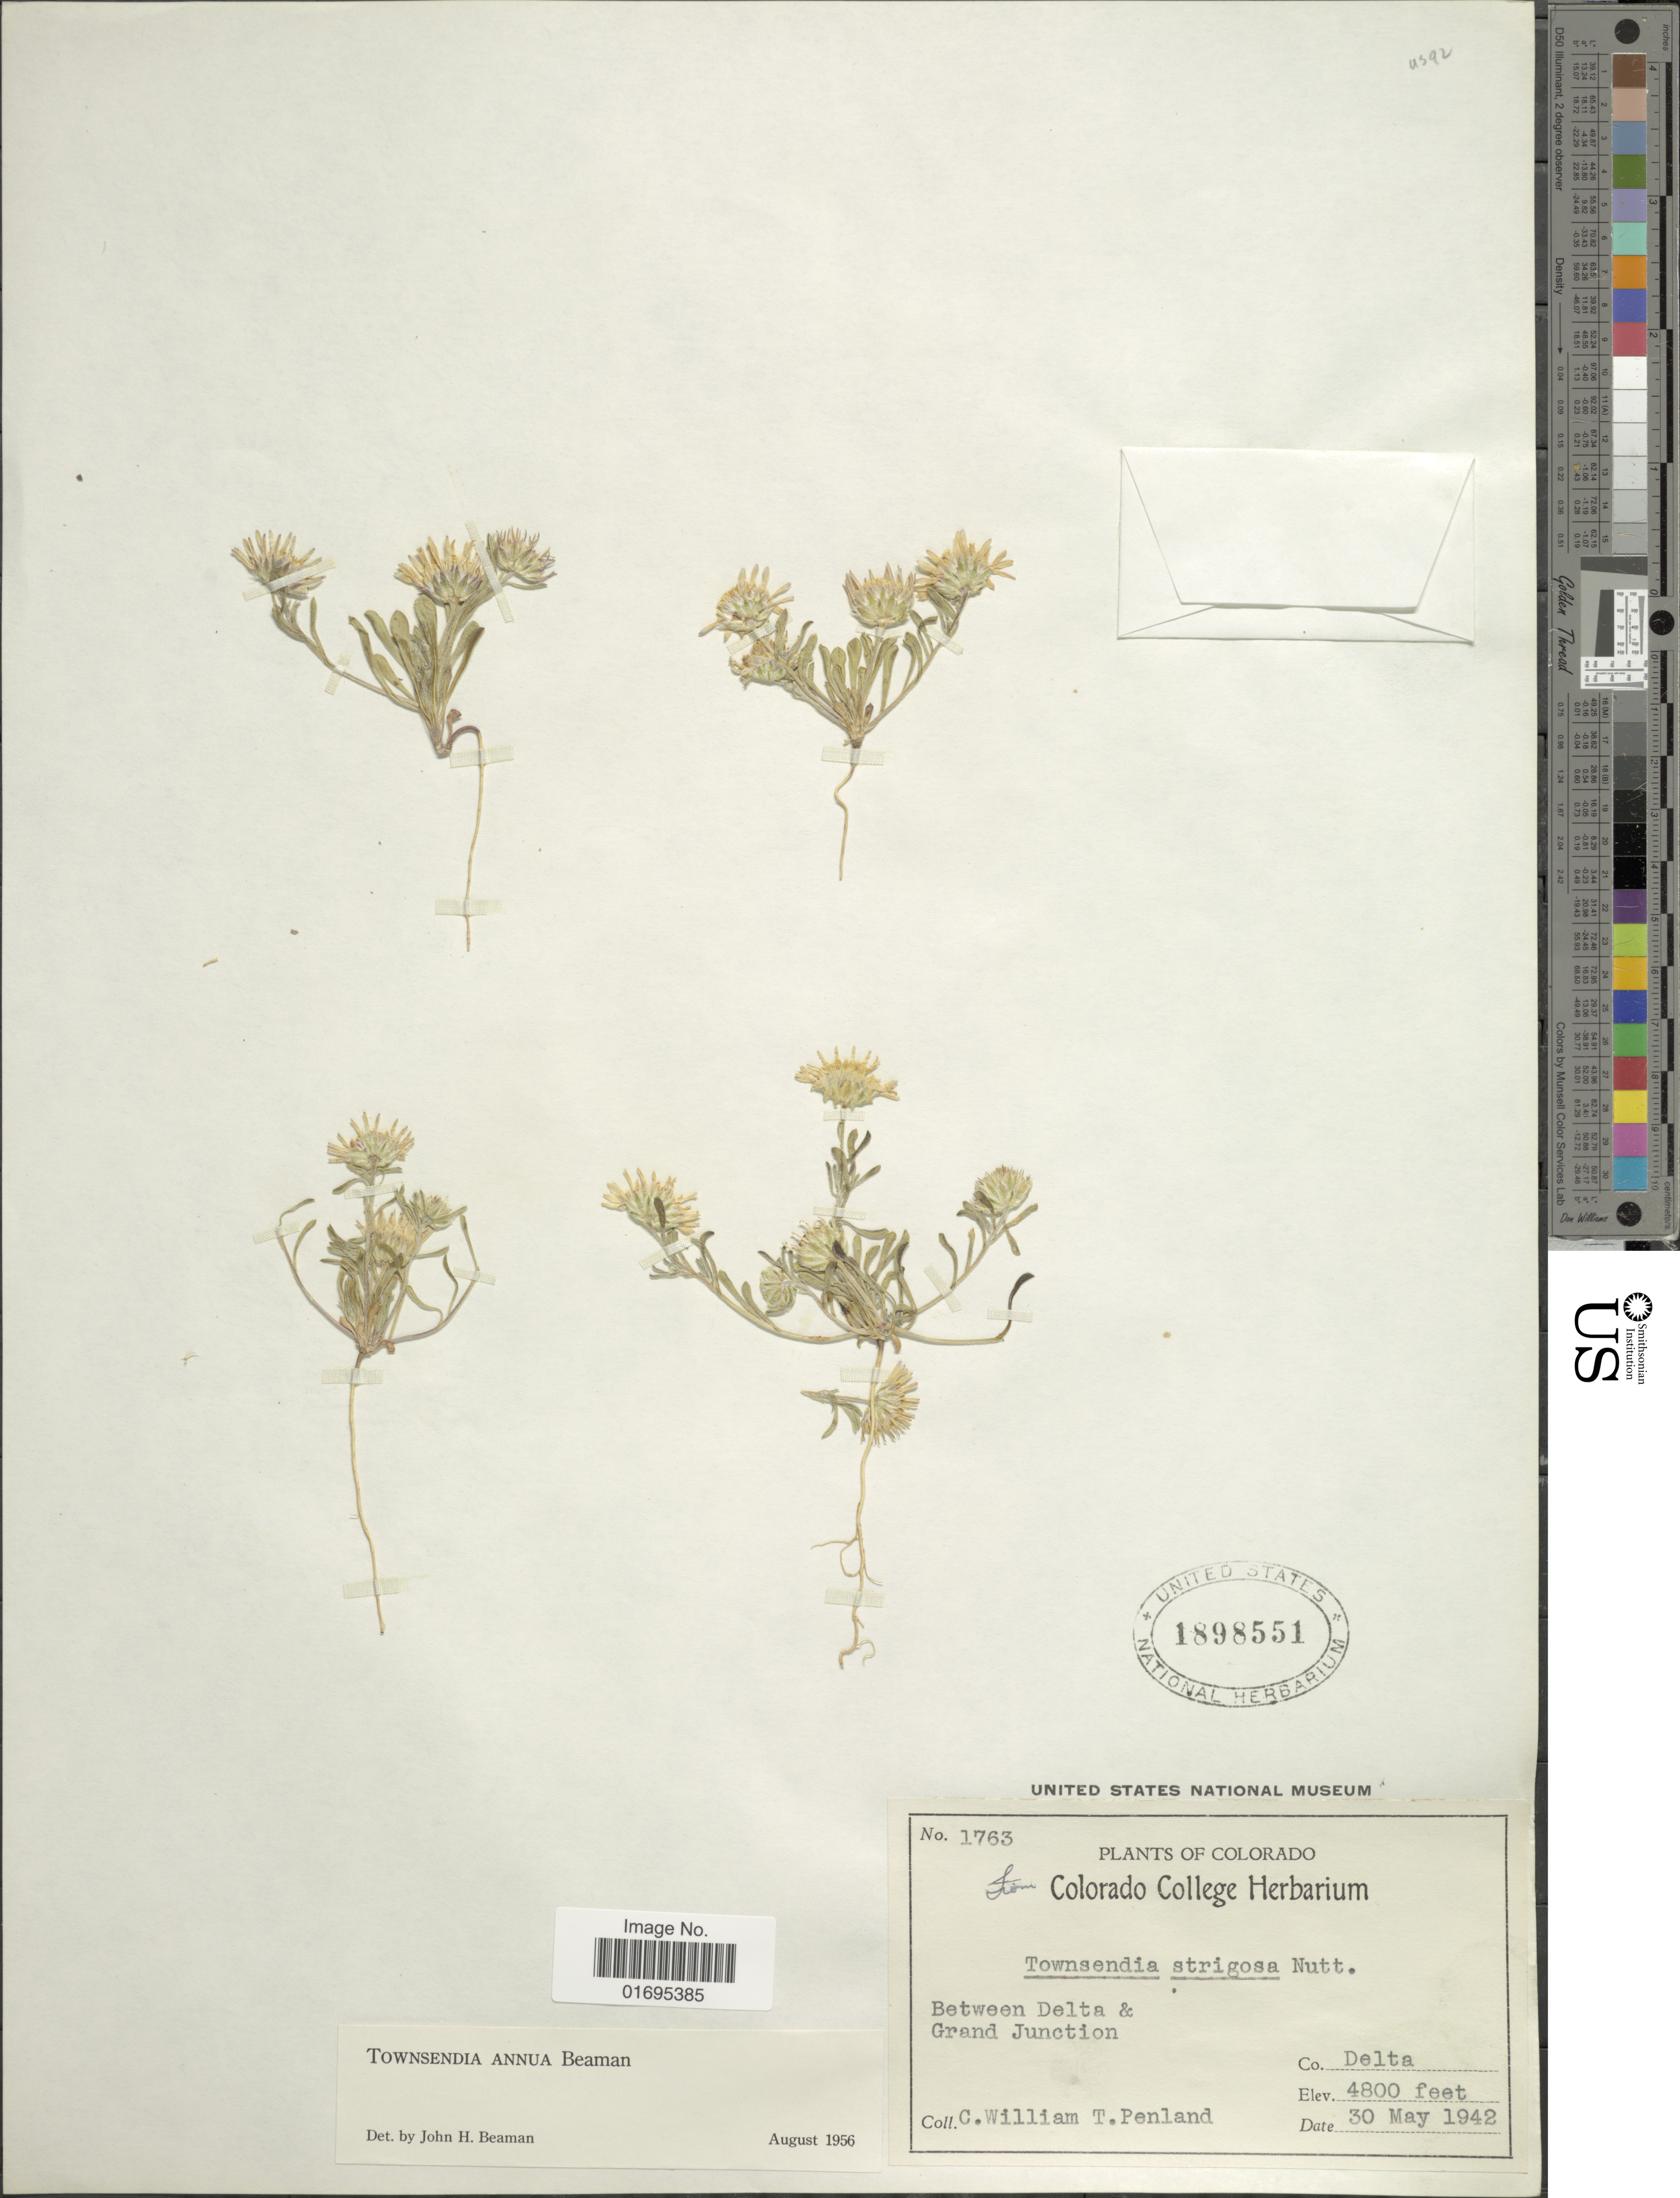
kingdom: Plantae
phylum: Tracheophyta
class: Magnoliopsida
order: Asterales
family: Asteraceae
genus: Townsendia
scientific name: Townsendia annua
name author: Beaman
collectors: C. William & T. Penland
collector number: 1763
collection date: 1942-05-30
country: United States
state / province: Colorado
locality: Between Delta & Grand Junction, Co. Delta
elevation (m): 1463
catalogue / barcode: US 1898551